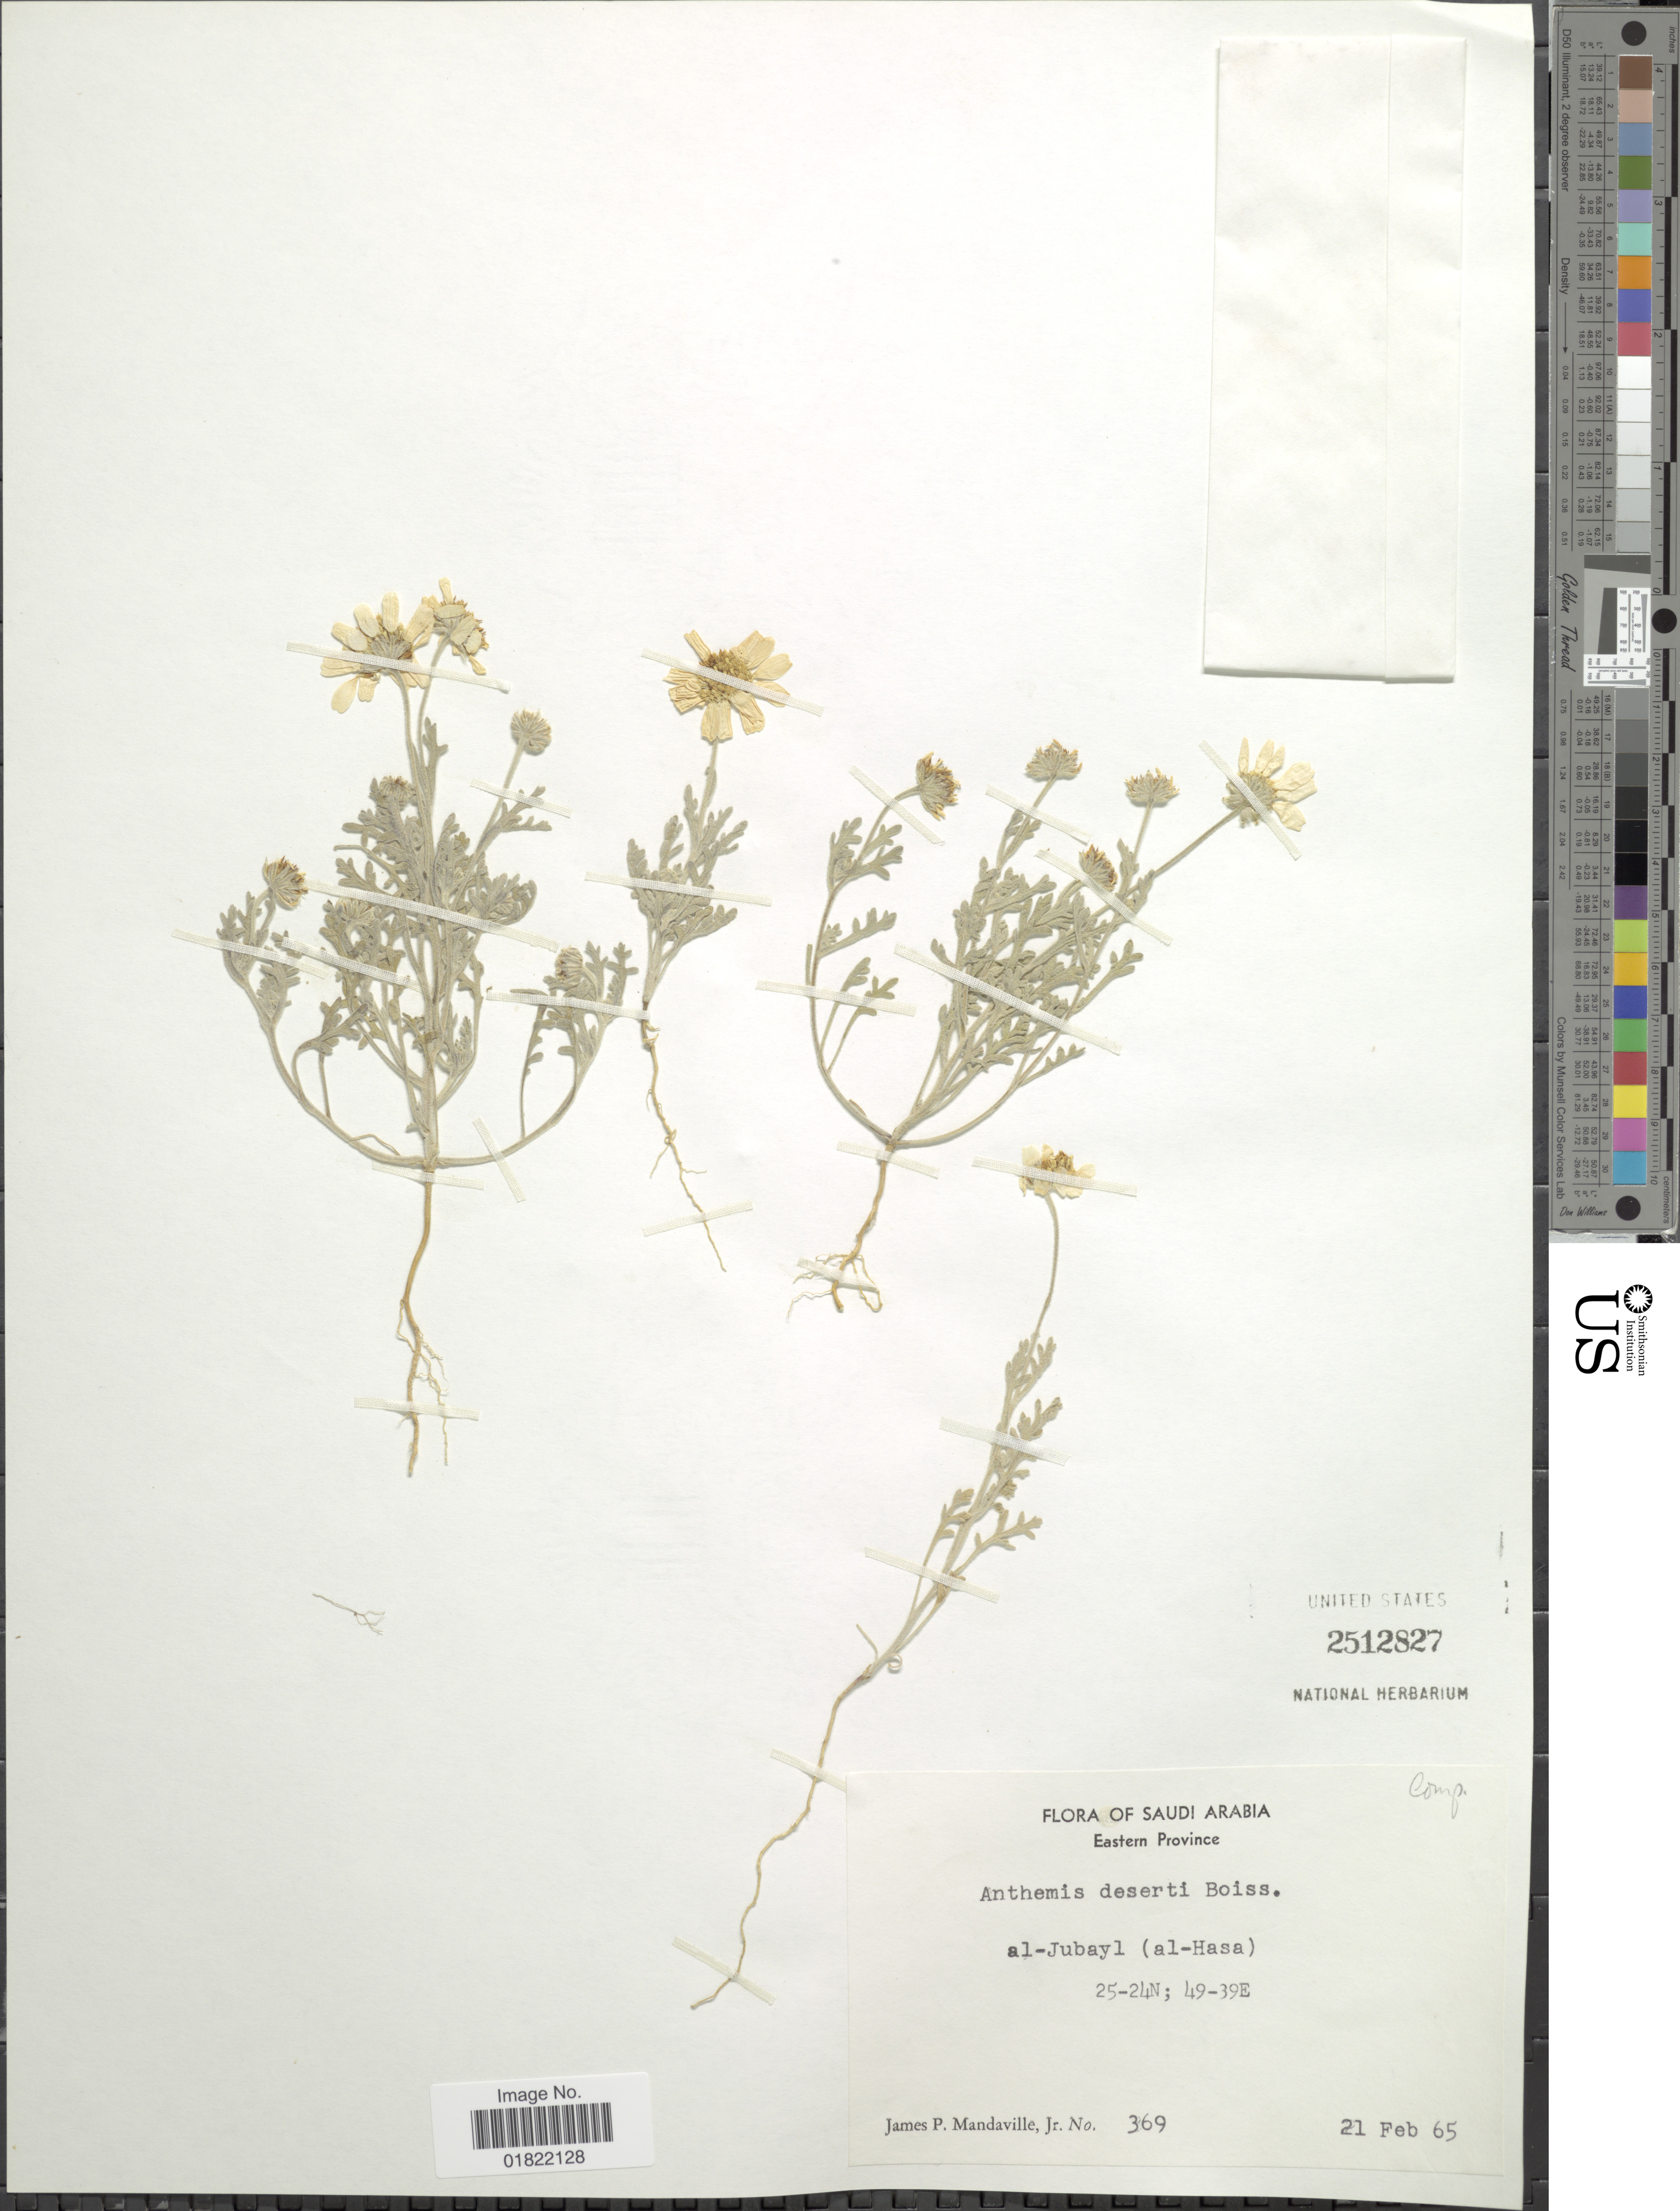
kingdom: Plantae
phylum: Tracheophyta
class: Magnoliopsida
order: Asterales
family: Asteraceae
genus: Anthemis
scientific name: Anthemis deserti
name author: Boiss.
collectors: J. Mandaville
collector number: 369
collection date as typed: Transcribed d/m/y: 21/2/65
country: Saudi Arabia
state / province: Ash Sharqiyah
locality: Eastern Province, al - Jubayl (al - Hasa)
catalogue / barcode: US 2512827